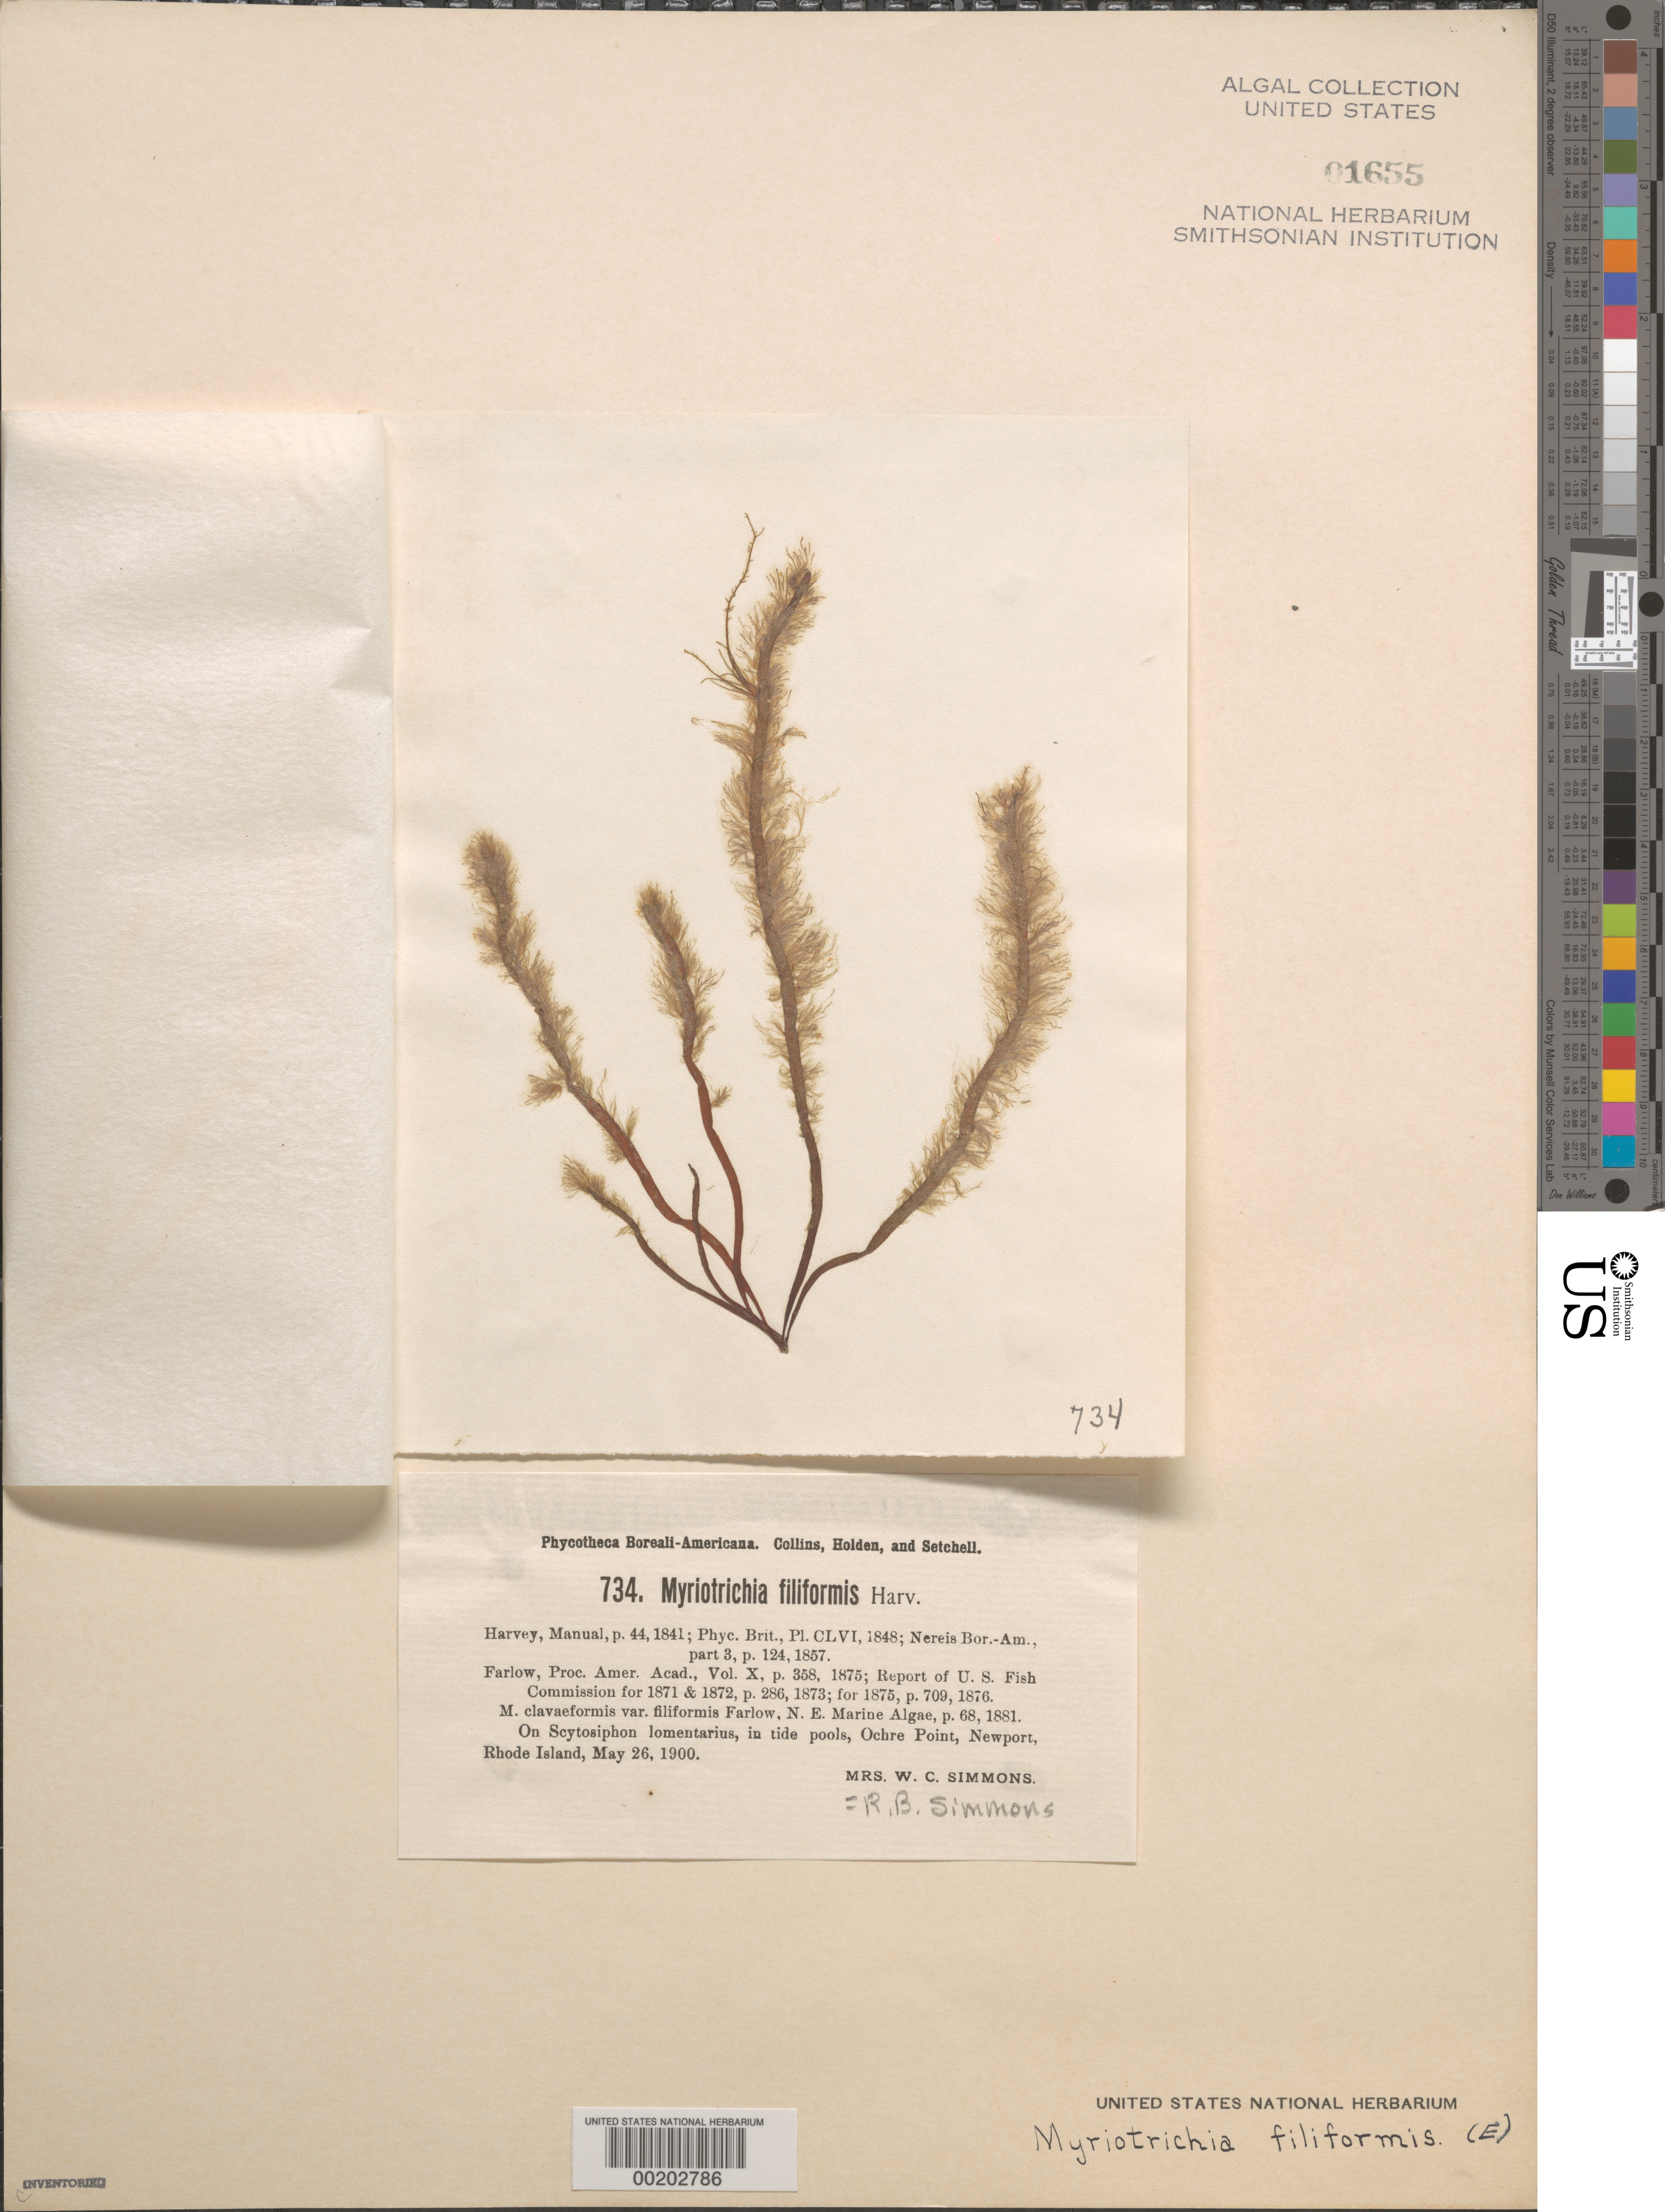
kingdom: Chromista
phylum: Ochrophyta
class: Phaeophyceae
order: Dictyosiphonales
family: Myriotrichiaceae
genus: Myriotrichia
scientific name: Myriotrichia clavaeformis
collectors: R. B. Simmons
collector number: PB-A 734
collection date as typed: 26 May 1900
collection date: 1900-05-26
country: United States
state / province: Rhode Island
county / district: Newport County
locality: Ochre Point, Newport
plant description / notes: Collins, Holden & Setchell, Phycotheca Boreali-Americana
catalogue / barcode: US 1655